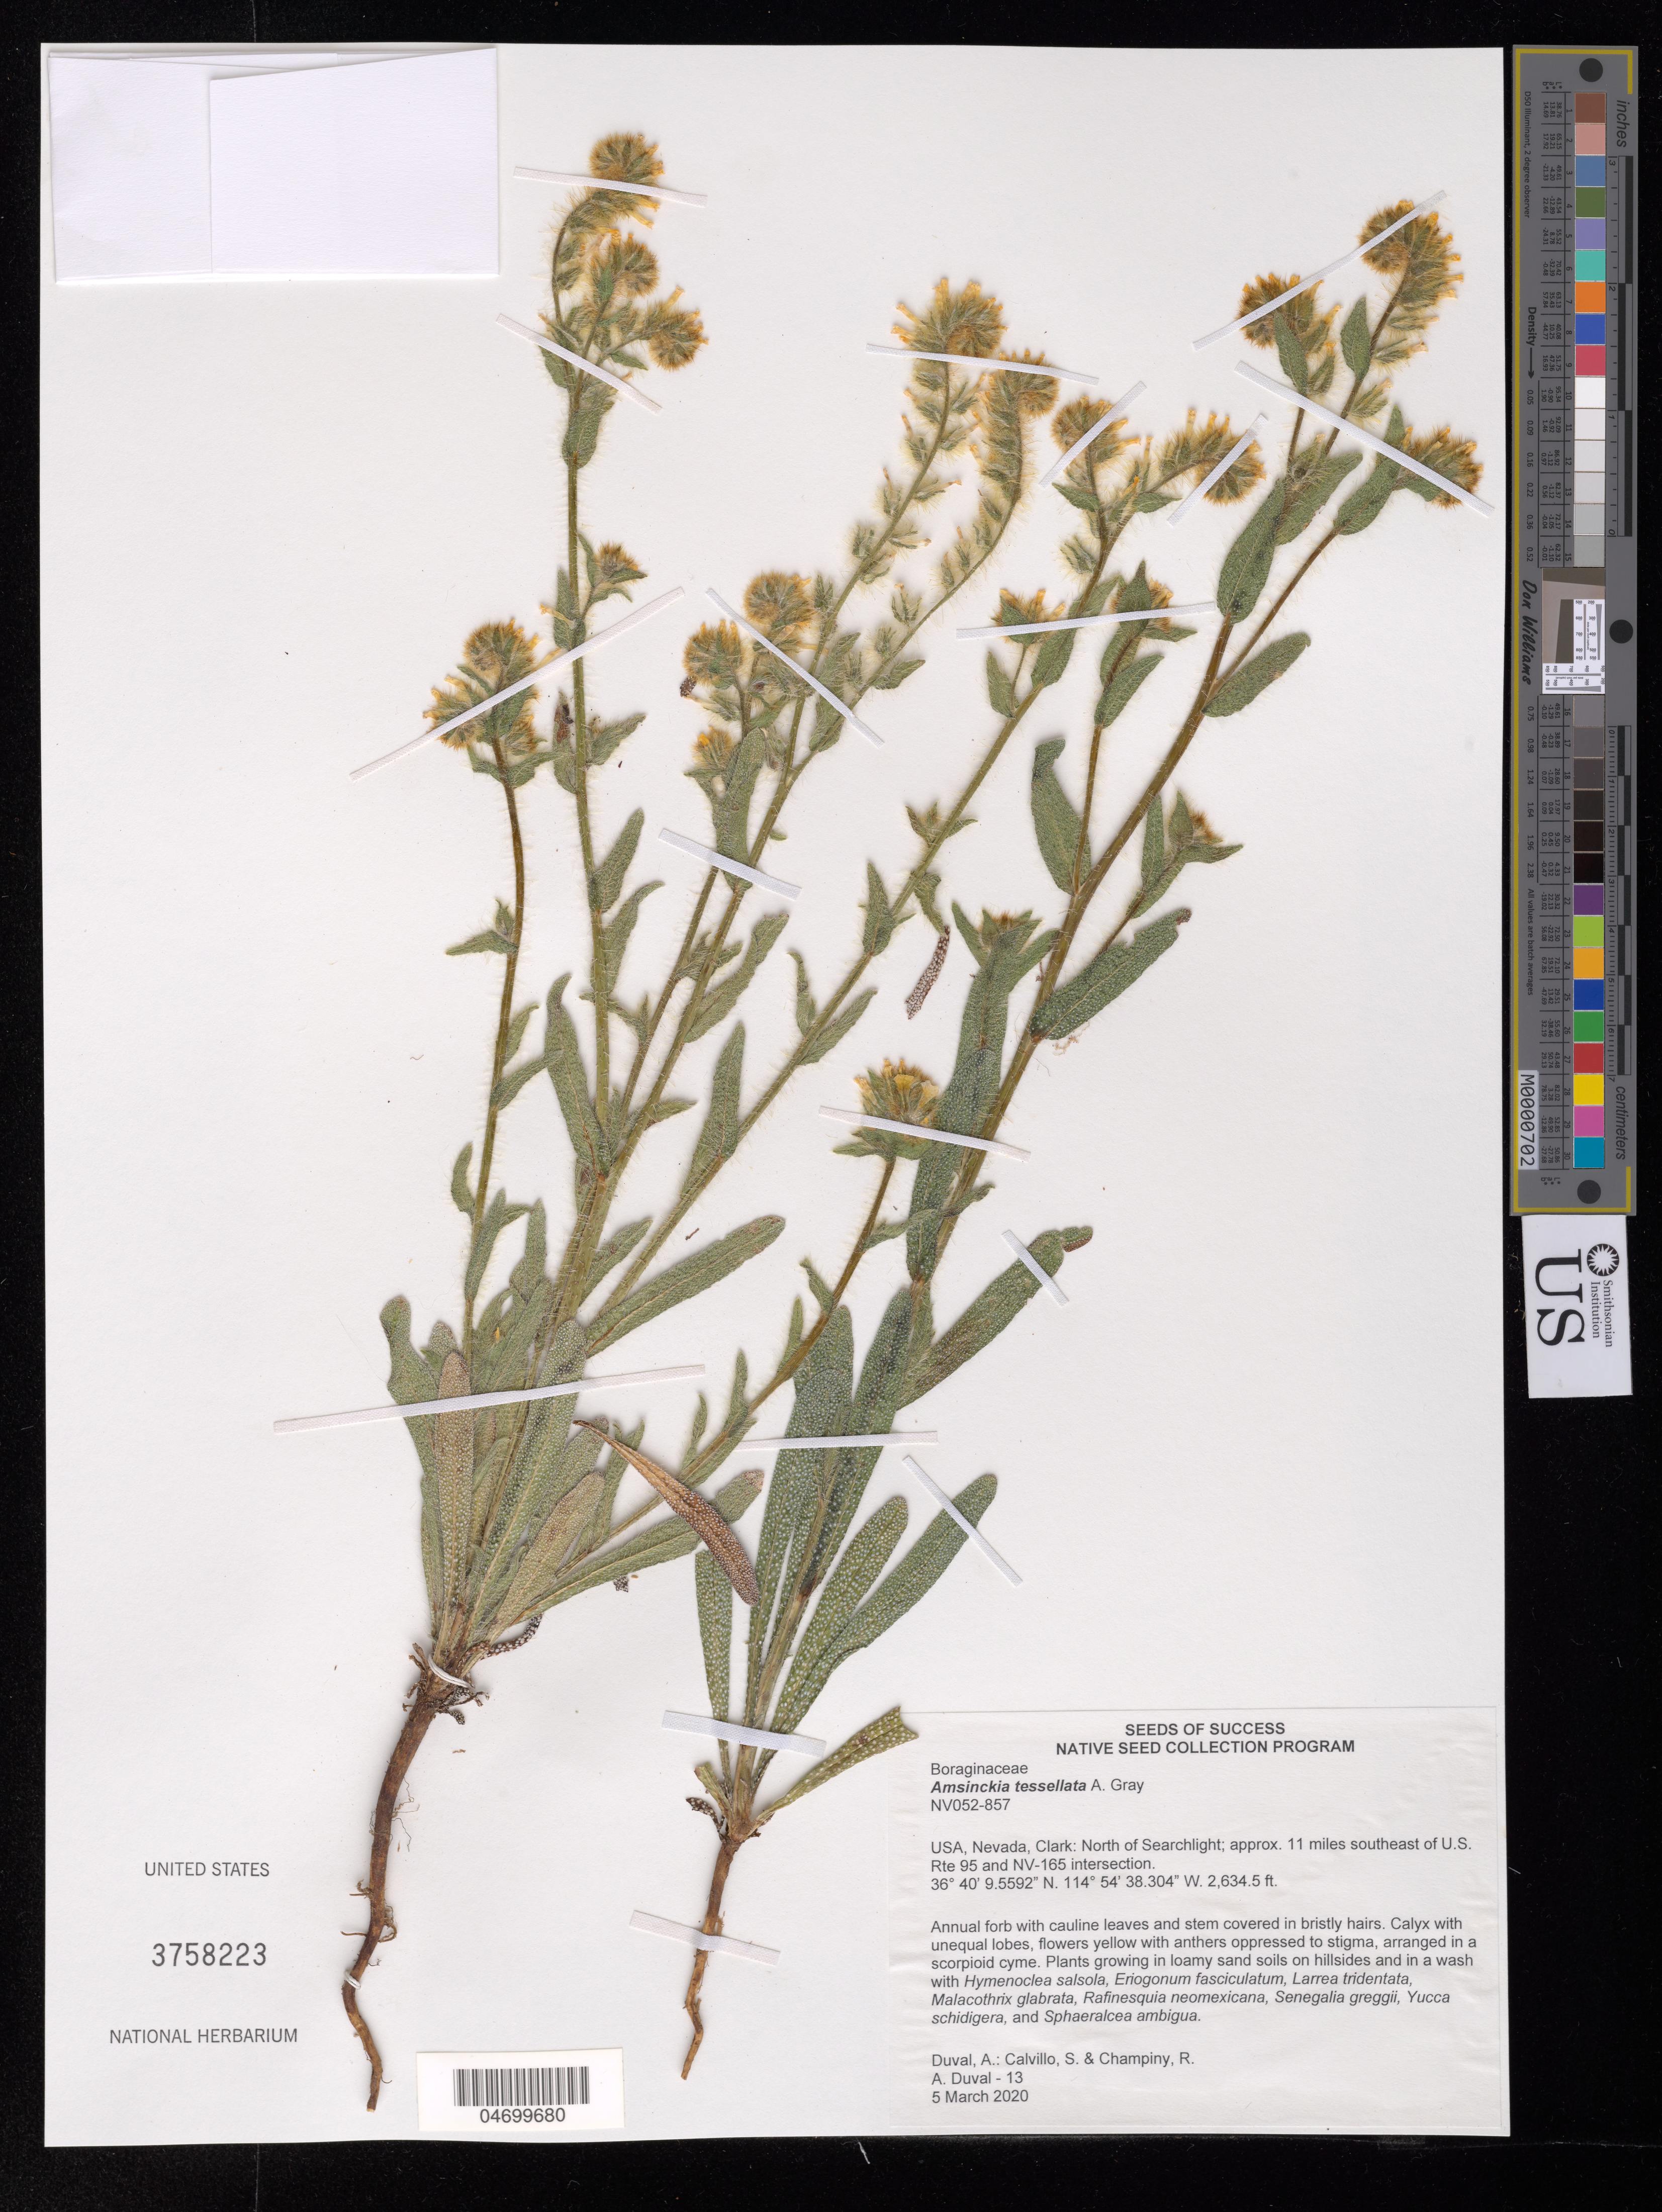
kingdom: Plantae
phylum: Tracheophyta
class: Magnoliopsida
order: Boraginales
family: Boraginaceae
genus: Amsinckia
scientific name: Amsinckia tessellata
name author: A. Gray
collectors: A. Duval, S. Calvillo & R. Champiny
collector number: NV052-857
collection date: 2020-03-05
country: United States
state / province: Nevada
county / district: Clark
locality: N of Searchlight, 11 mi. S of US Rte 95 and NV-165 intersection.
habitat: Loamy sand soils on hillsides and in a wash. With Hymenoclea salsola, Larrea tridentata, Senegalia greggii, etc.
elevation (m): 803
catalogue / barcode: US 3758223